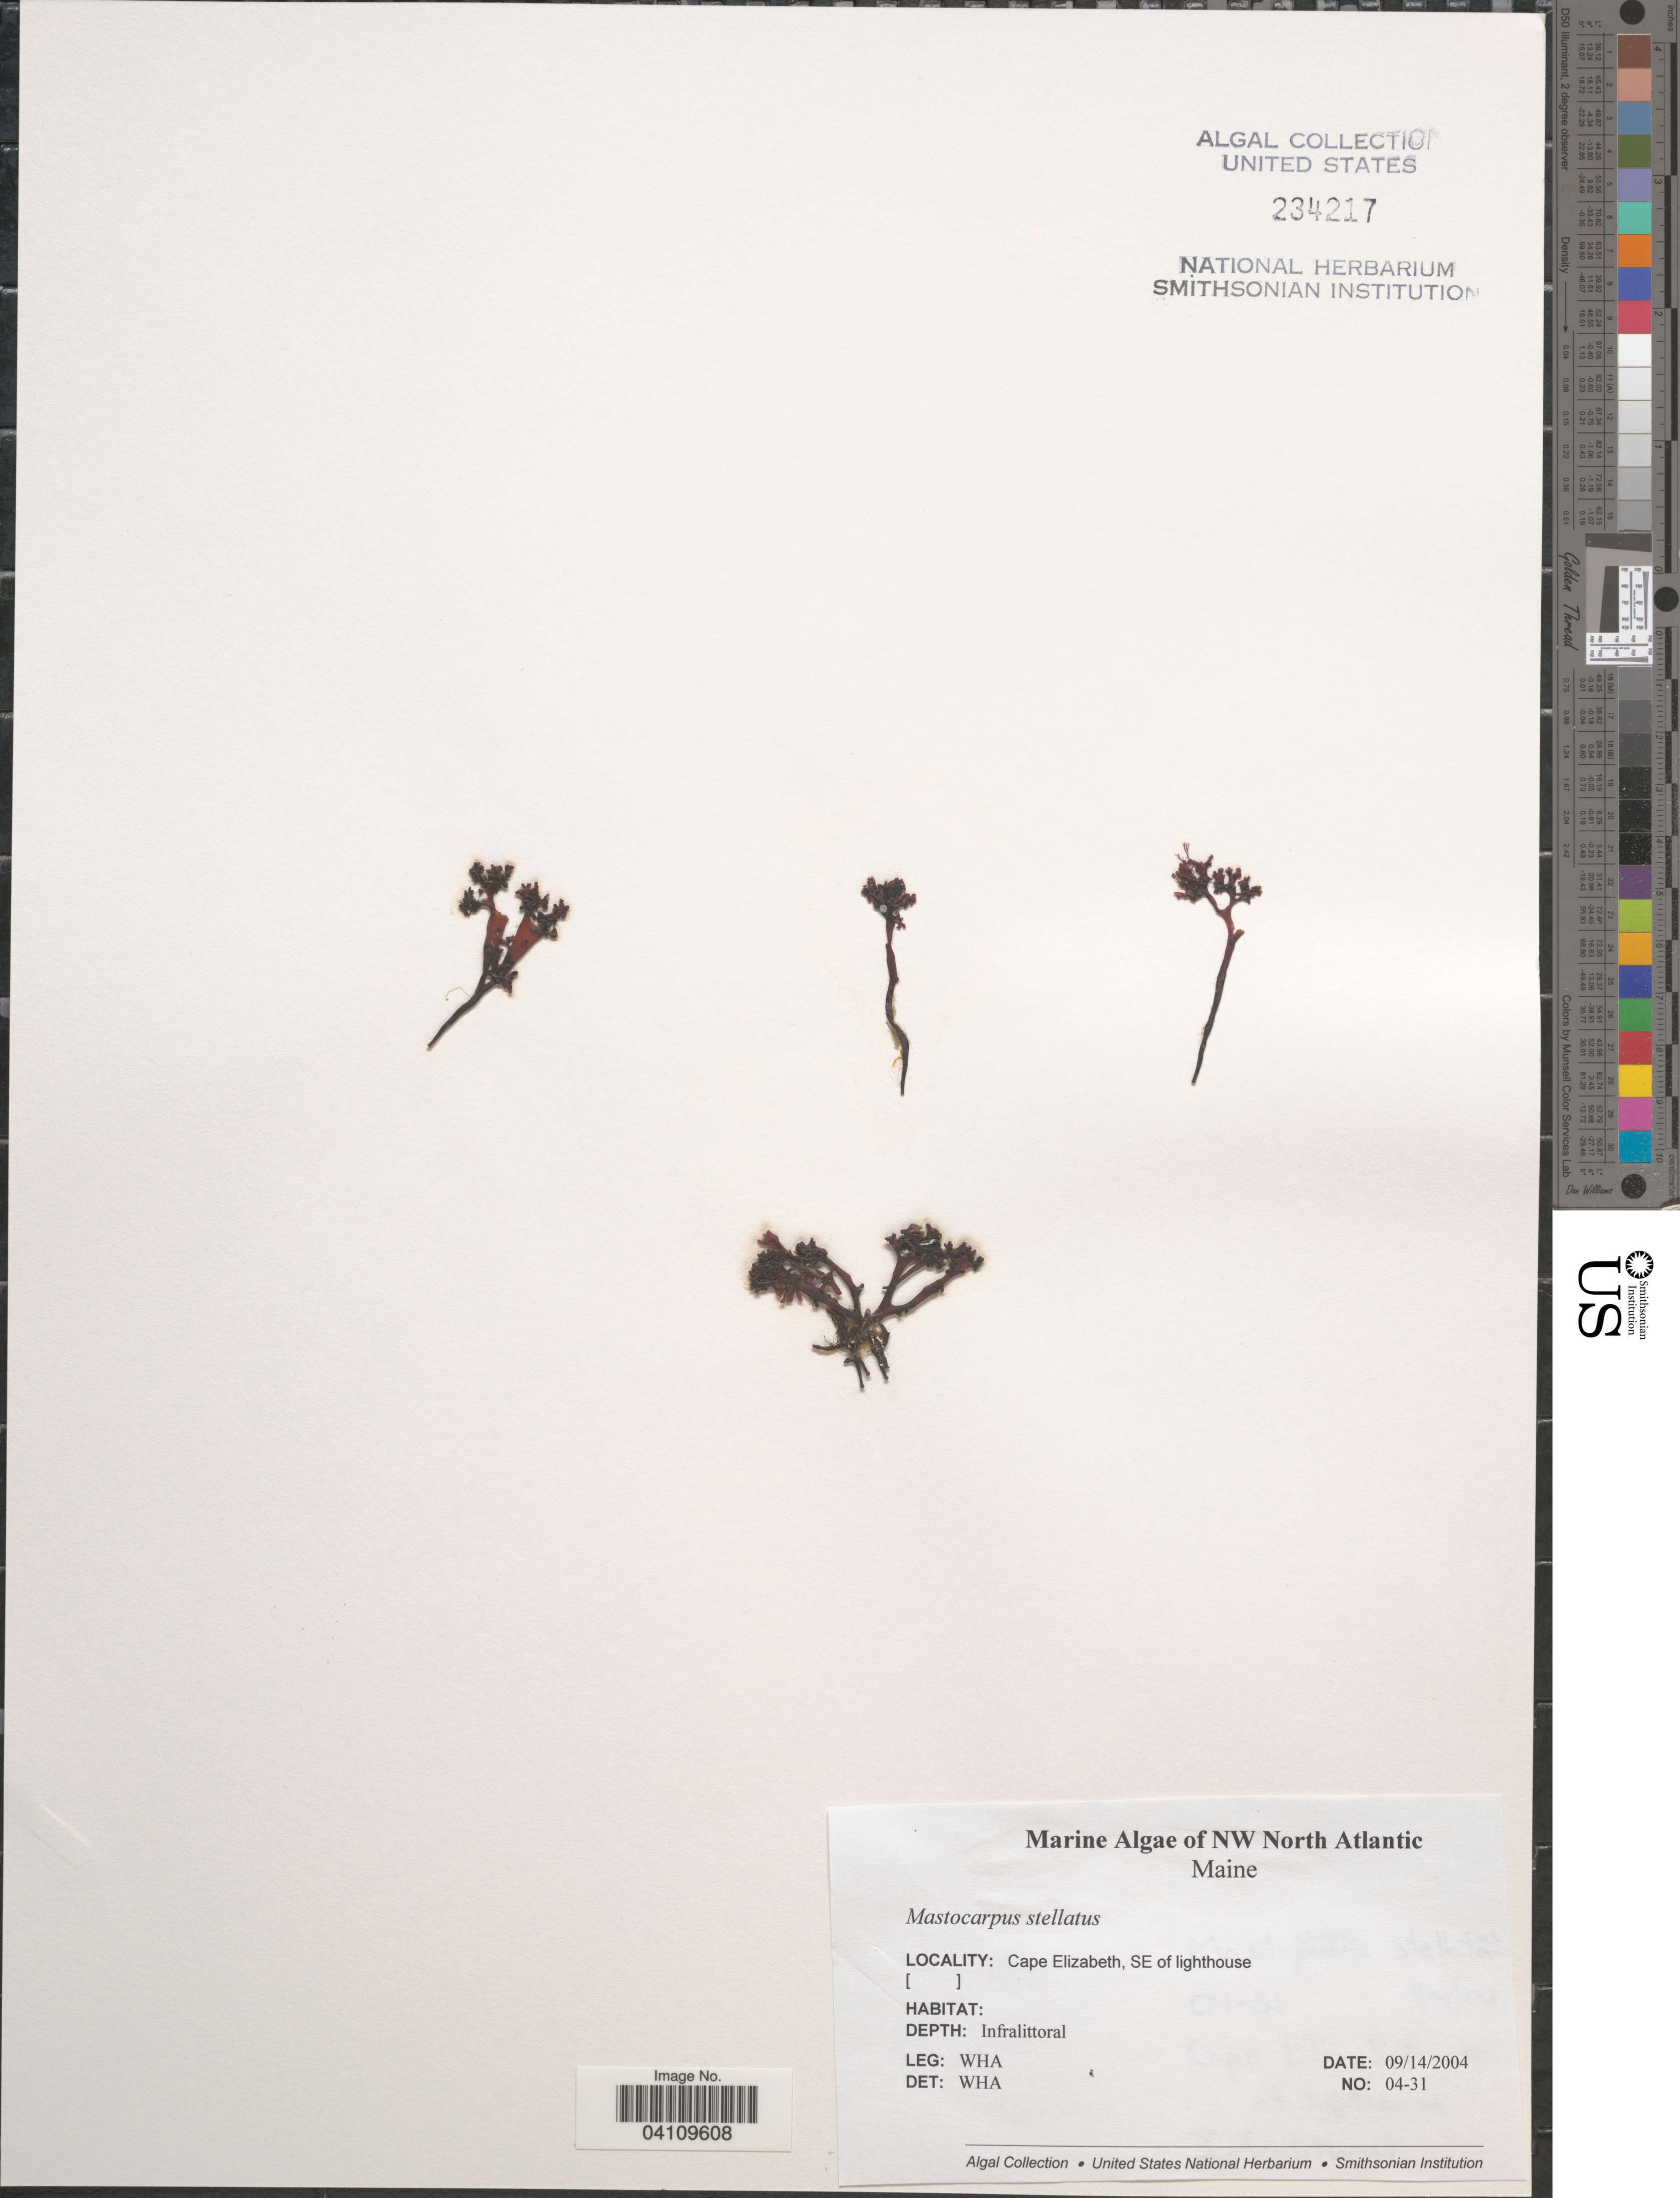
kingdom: Plantae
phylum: Rhodophyta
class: Florideophyceae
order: Gigartinales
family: Phyllophoraceae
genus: Mastocarpus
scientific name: Mastocarpus stellatus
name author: (Stackh.) Guiry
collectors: W. H. Adey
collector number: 04-31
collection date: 2004-09-14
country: United States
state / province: Maine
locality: NW North Atlantic. Cape Elizabeth, SE of lighthouse.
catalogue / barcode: US 234217